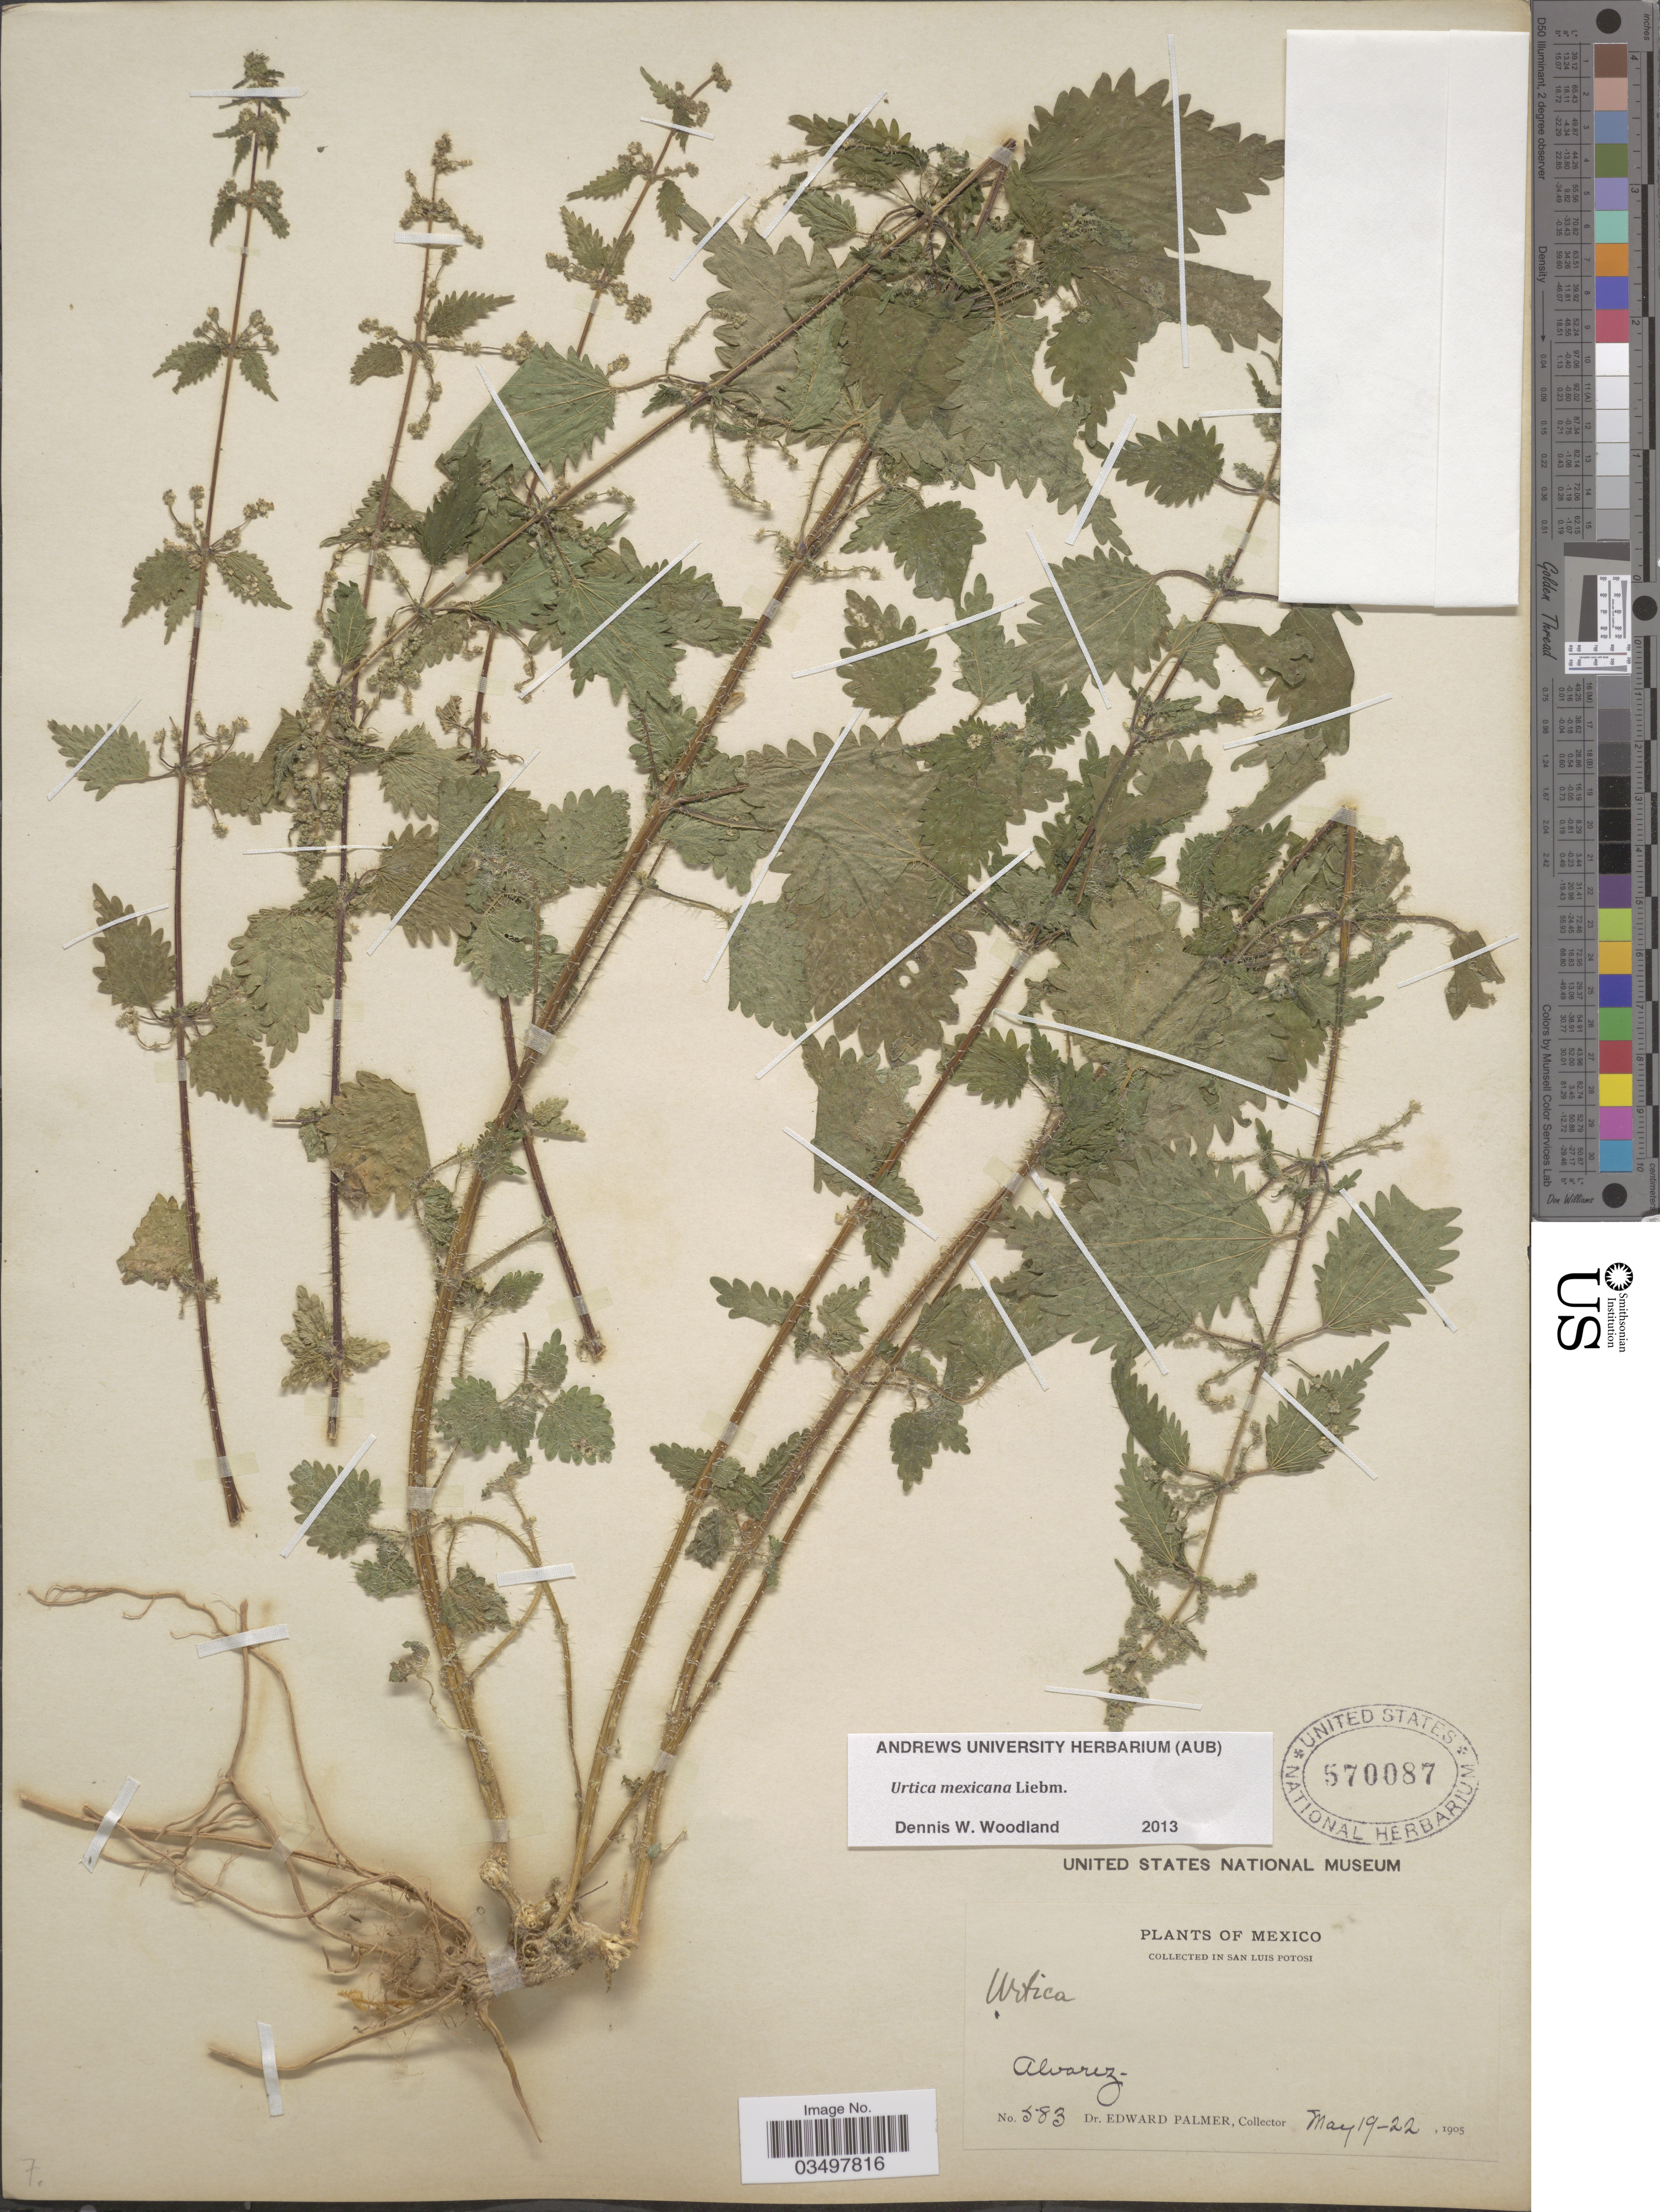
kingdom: Plantae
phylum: Tracheophyta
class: Magnoliopsida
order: Rosales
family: Urticaceae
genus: Urtica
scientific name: Urtica mexicana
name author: Liebm.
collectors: E. Palmer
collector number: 583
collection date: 1905-05-19/1905-05-22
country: Mexico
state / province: San Luis Potosí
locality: Alvarez.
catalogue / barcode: US 570087